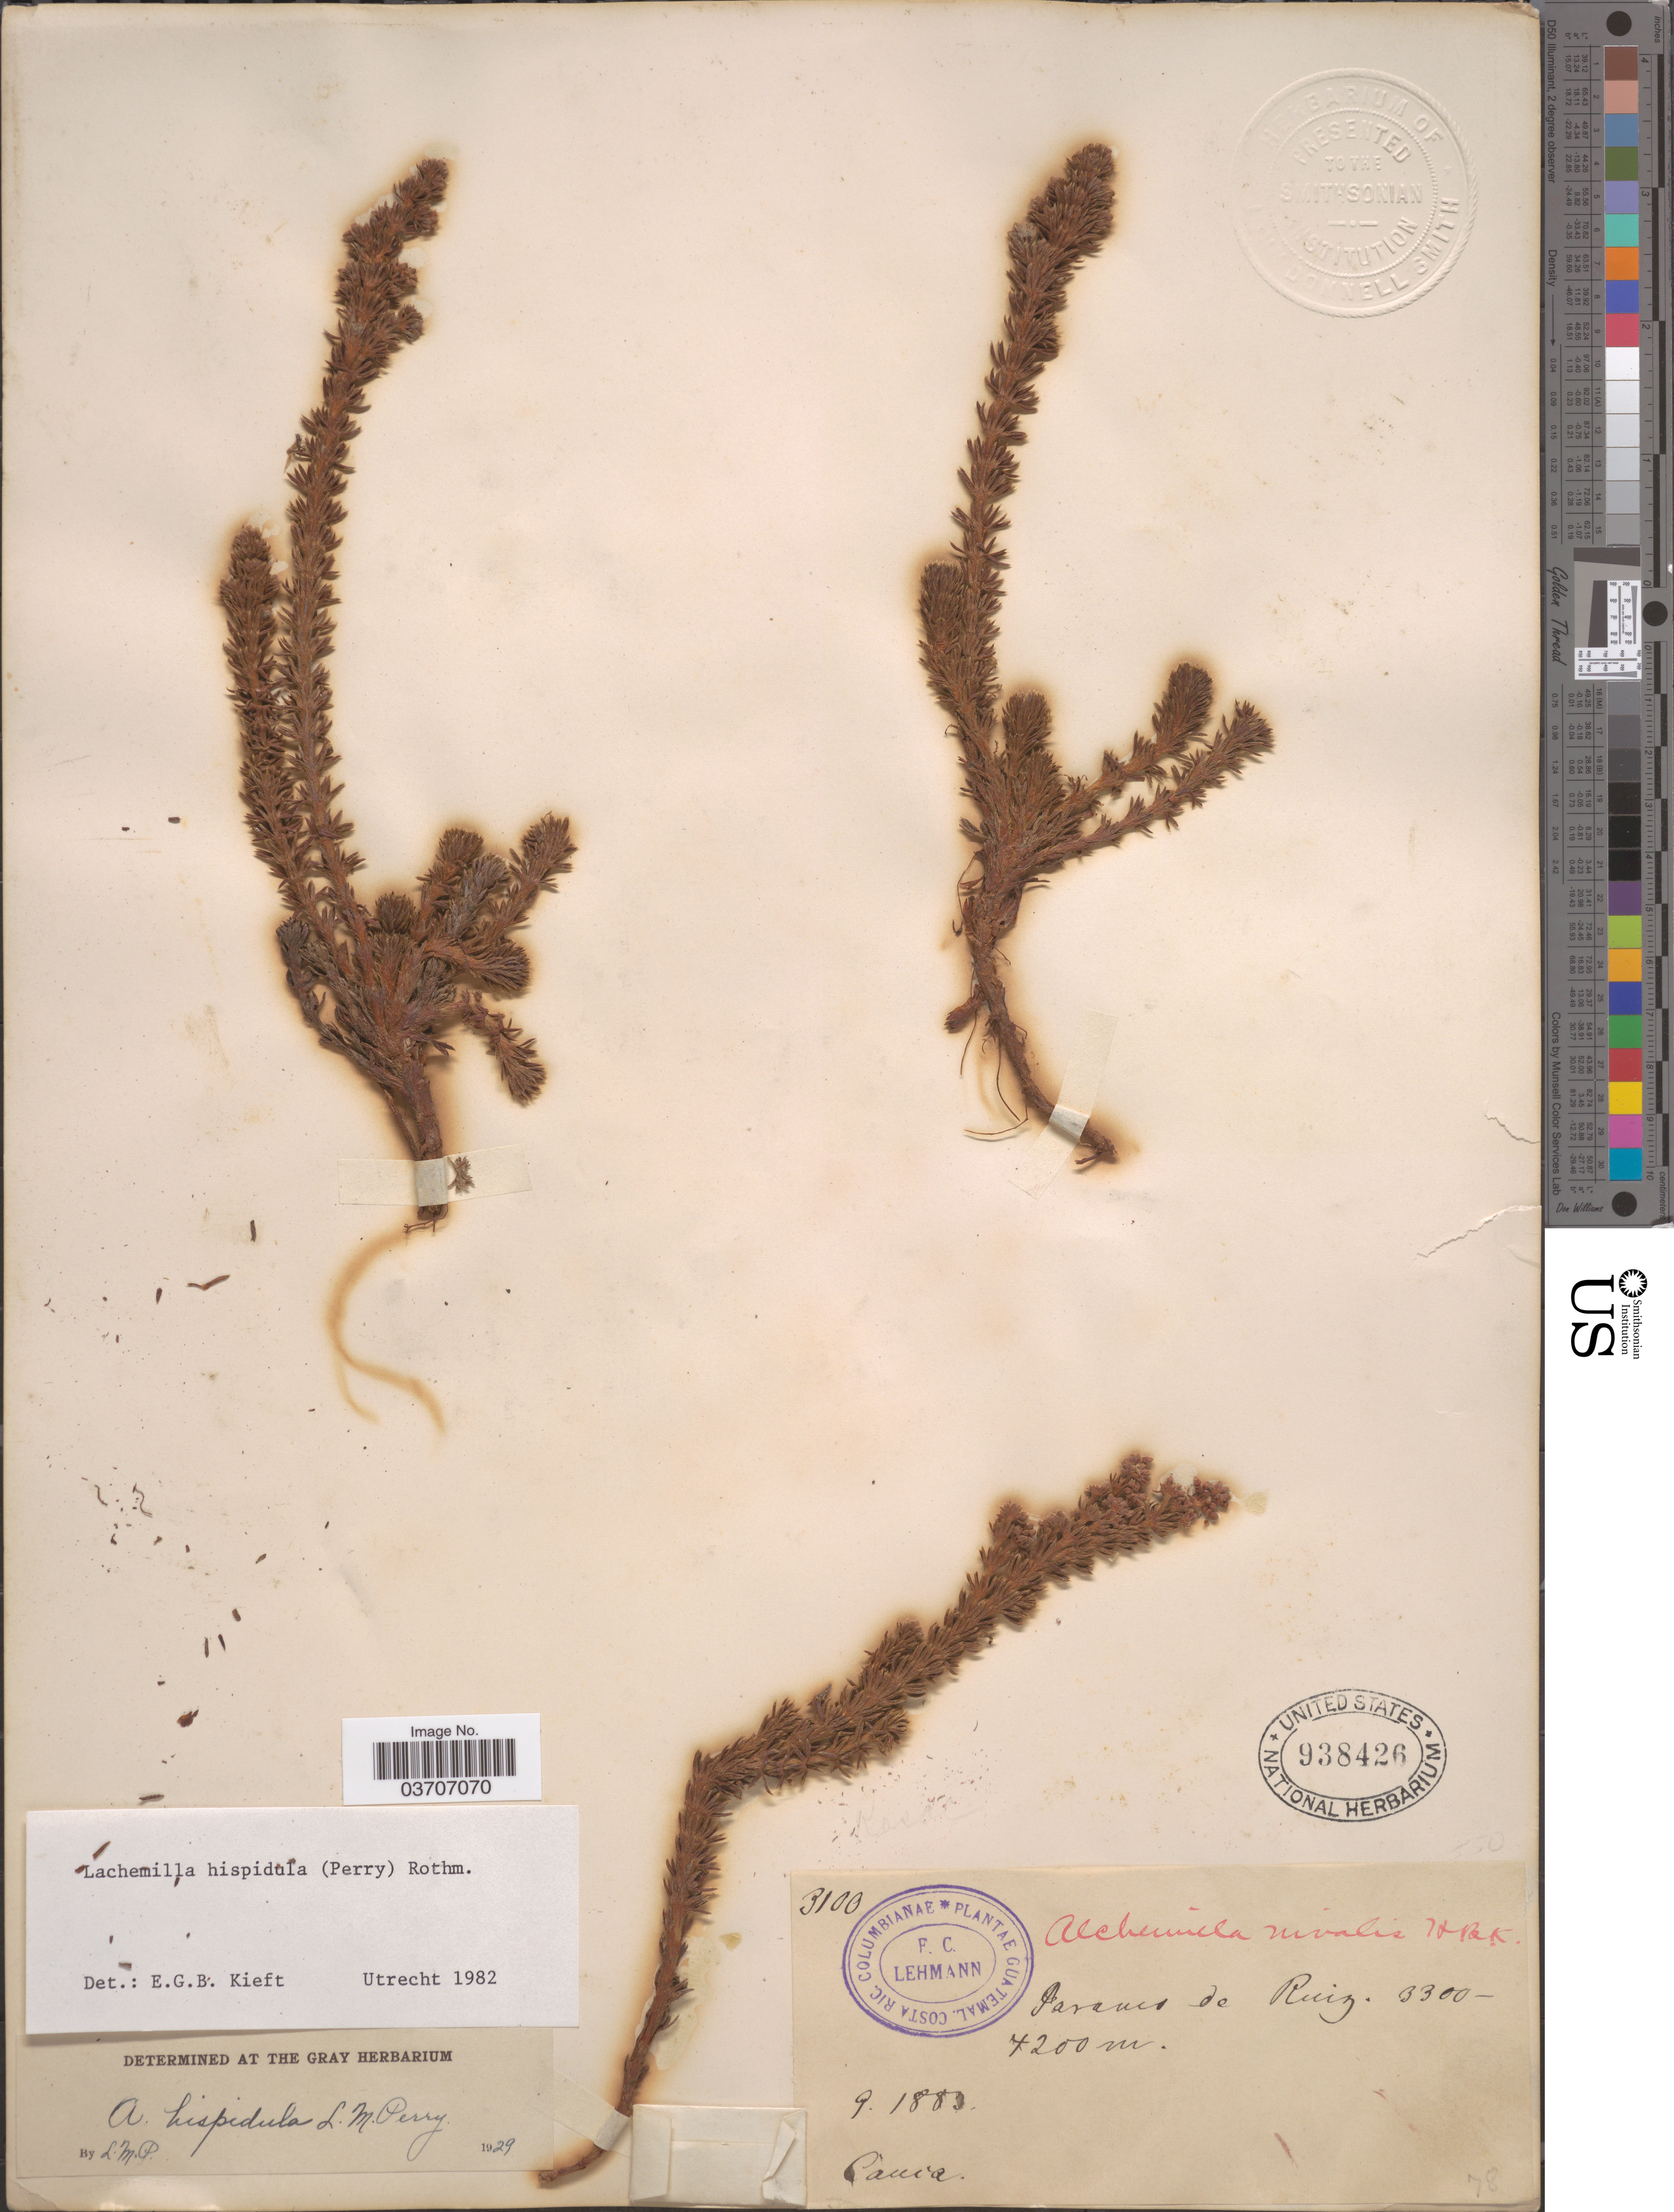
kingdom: Plantae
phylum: Tracheophyta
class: Magnoliopsida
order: Rosales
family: Rosaceae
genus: Lachemilla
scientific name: Lachemilla hispidula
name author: (L.M. Perry) Rothm.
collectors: F. C. Lehmann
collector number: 3100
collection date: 1883-09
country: Colombia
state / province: Cauca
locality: Paramo de Ruiz.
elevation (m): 3300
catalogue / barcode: US 938426